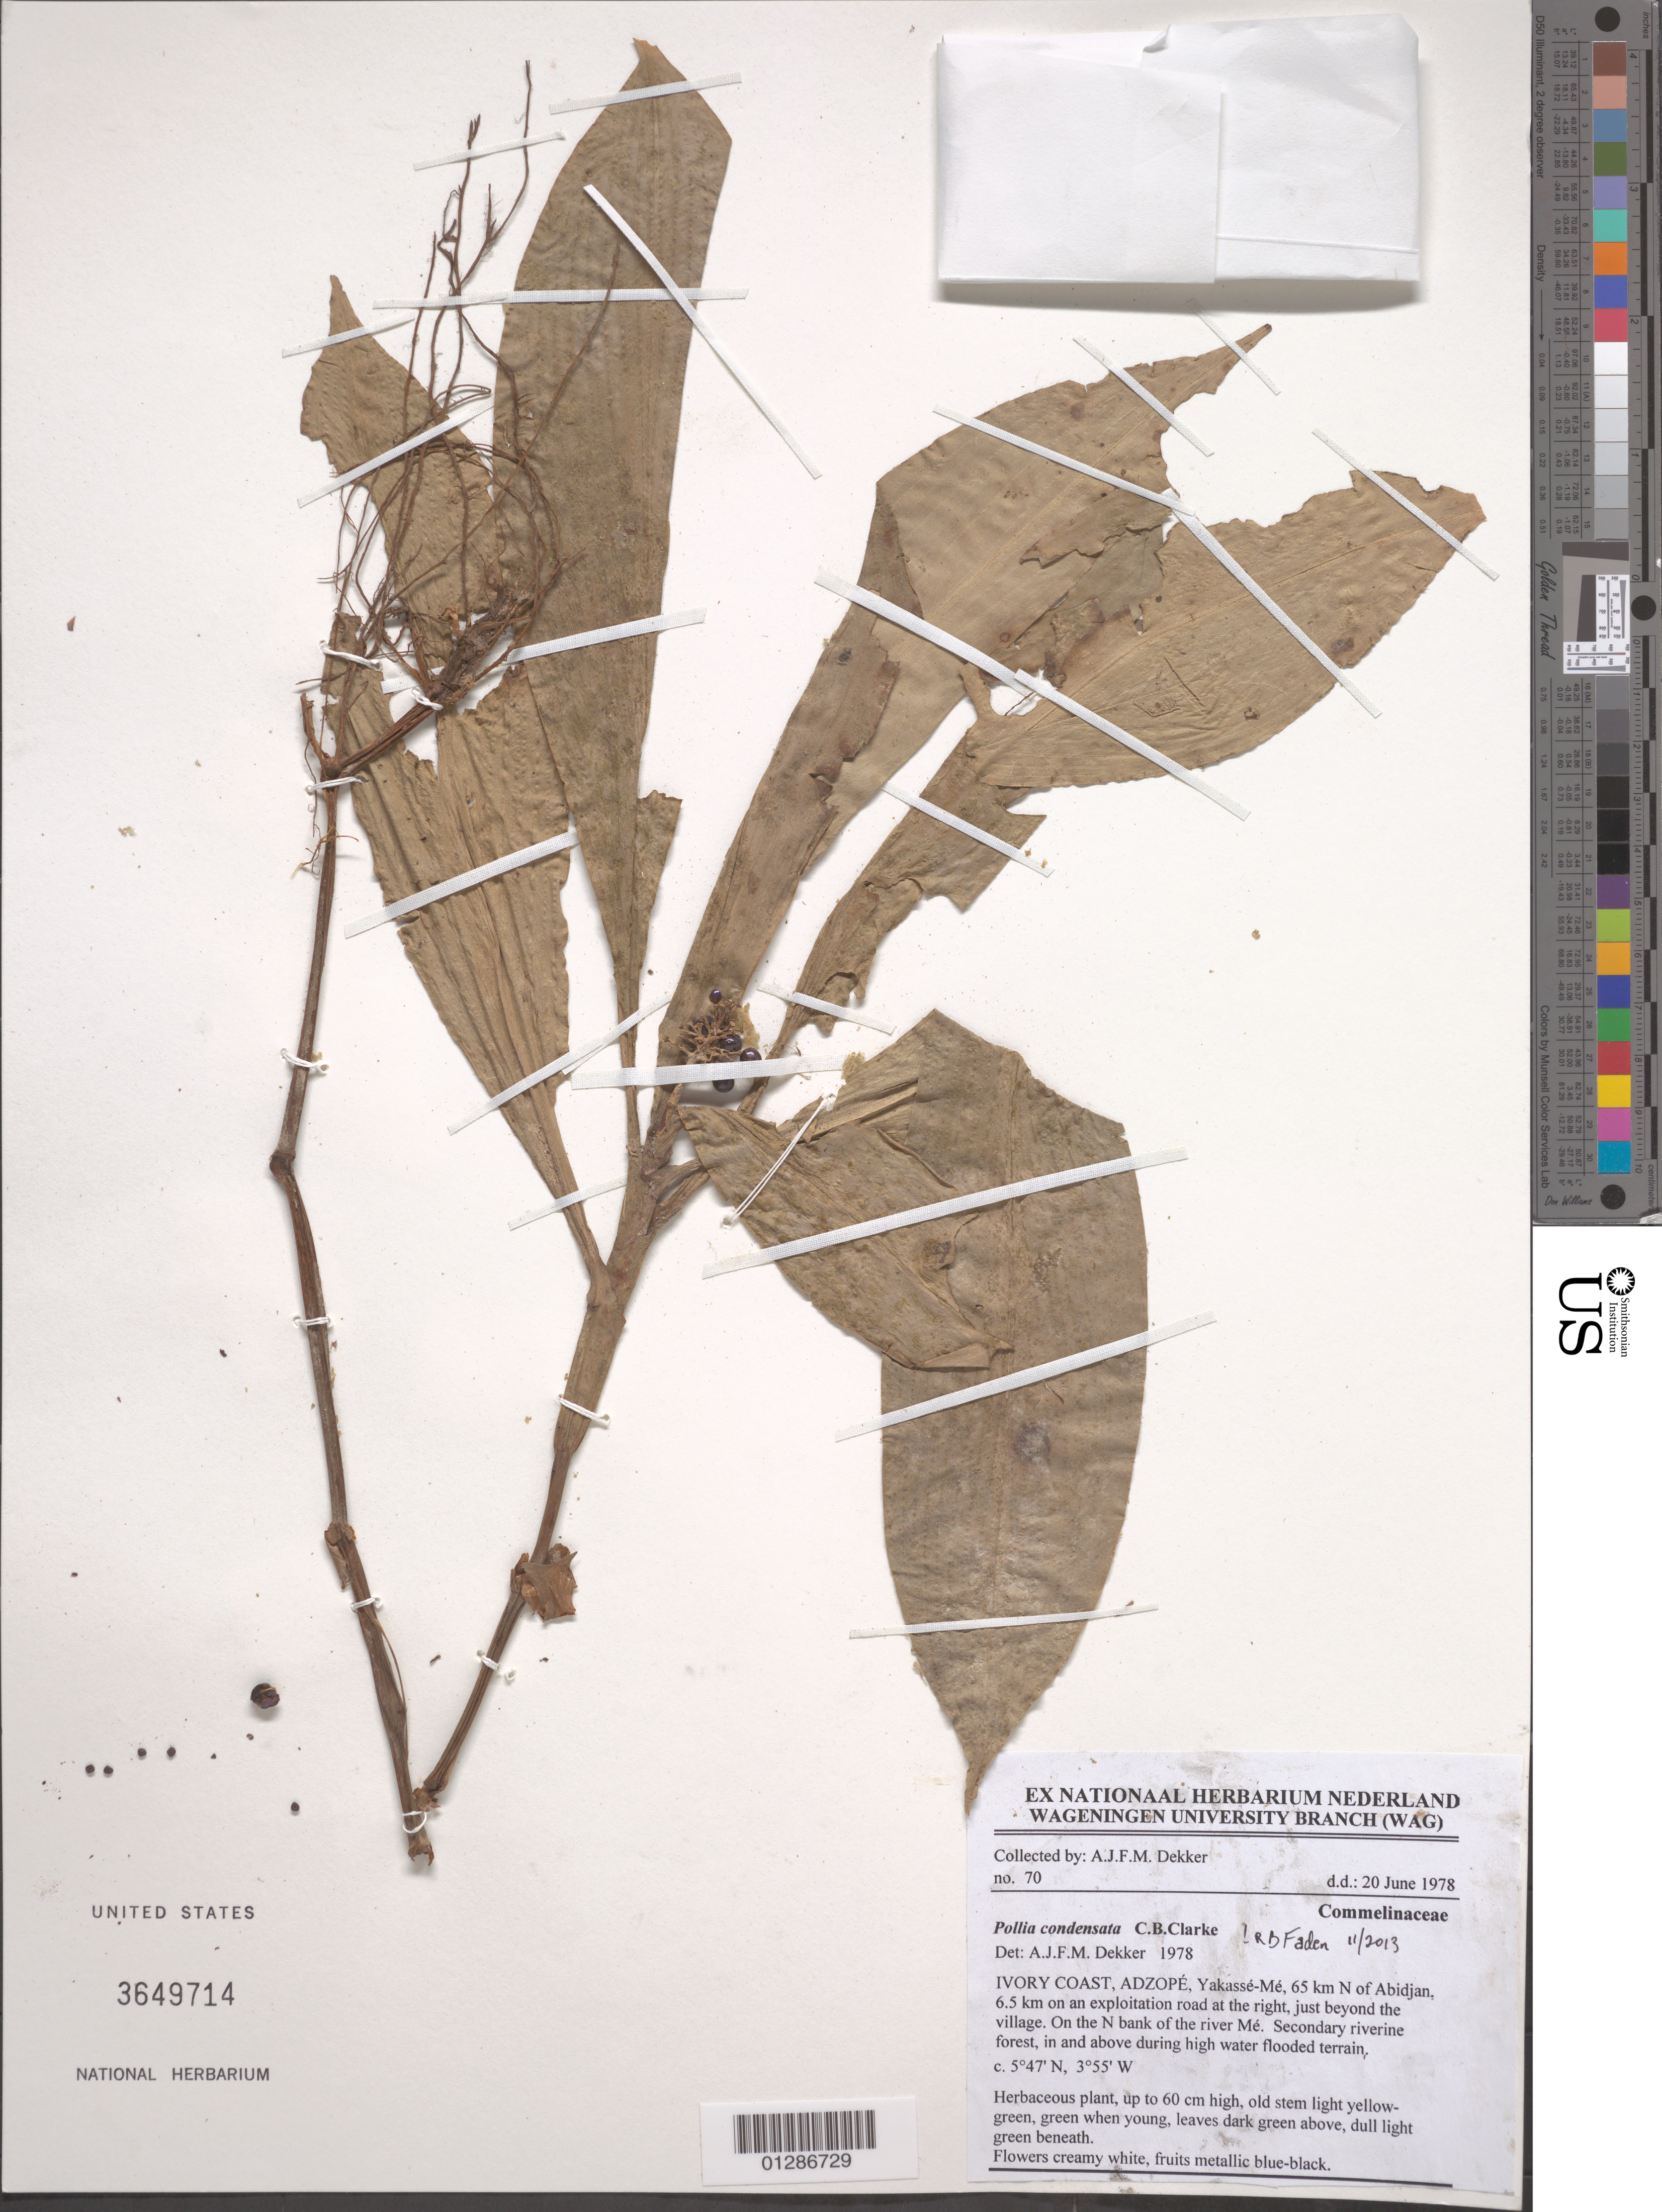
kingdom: Plantae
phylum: Tracheophyta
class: Liliopsida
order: Commelinales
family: Commelinaceae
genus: Pollia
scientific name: Pollia condensata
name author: C.B. Clarke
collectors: A. Dekker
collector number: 70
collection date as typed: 20 Jun 1978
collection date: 1978-06-20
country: Ivory Coast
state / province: Lagunes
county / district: La Mé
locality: Yakasse-Me, 65 km N of Abidjan, 6.5 km on an exploitation road at the right, just beyond the village. On the bank of the river Me.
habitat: Herbaceous plant.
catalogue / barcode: US 3649714